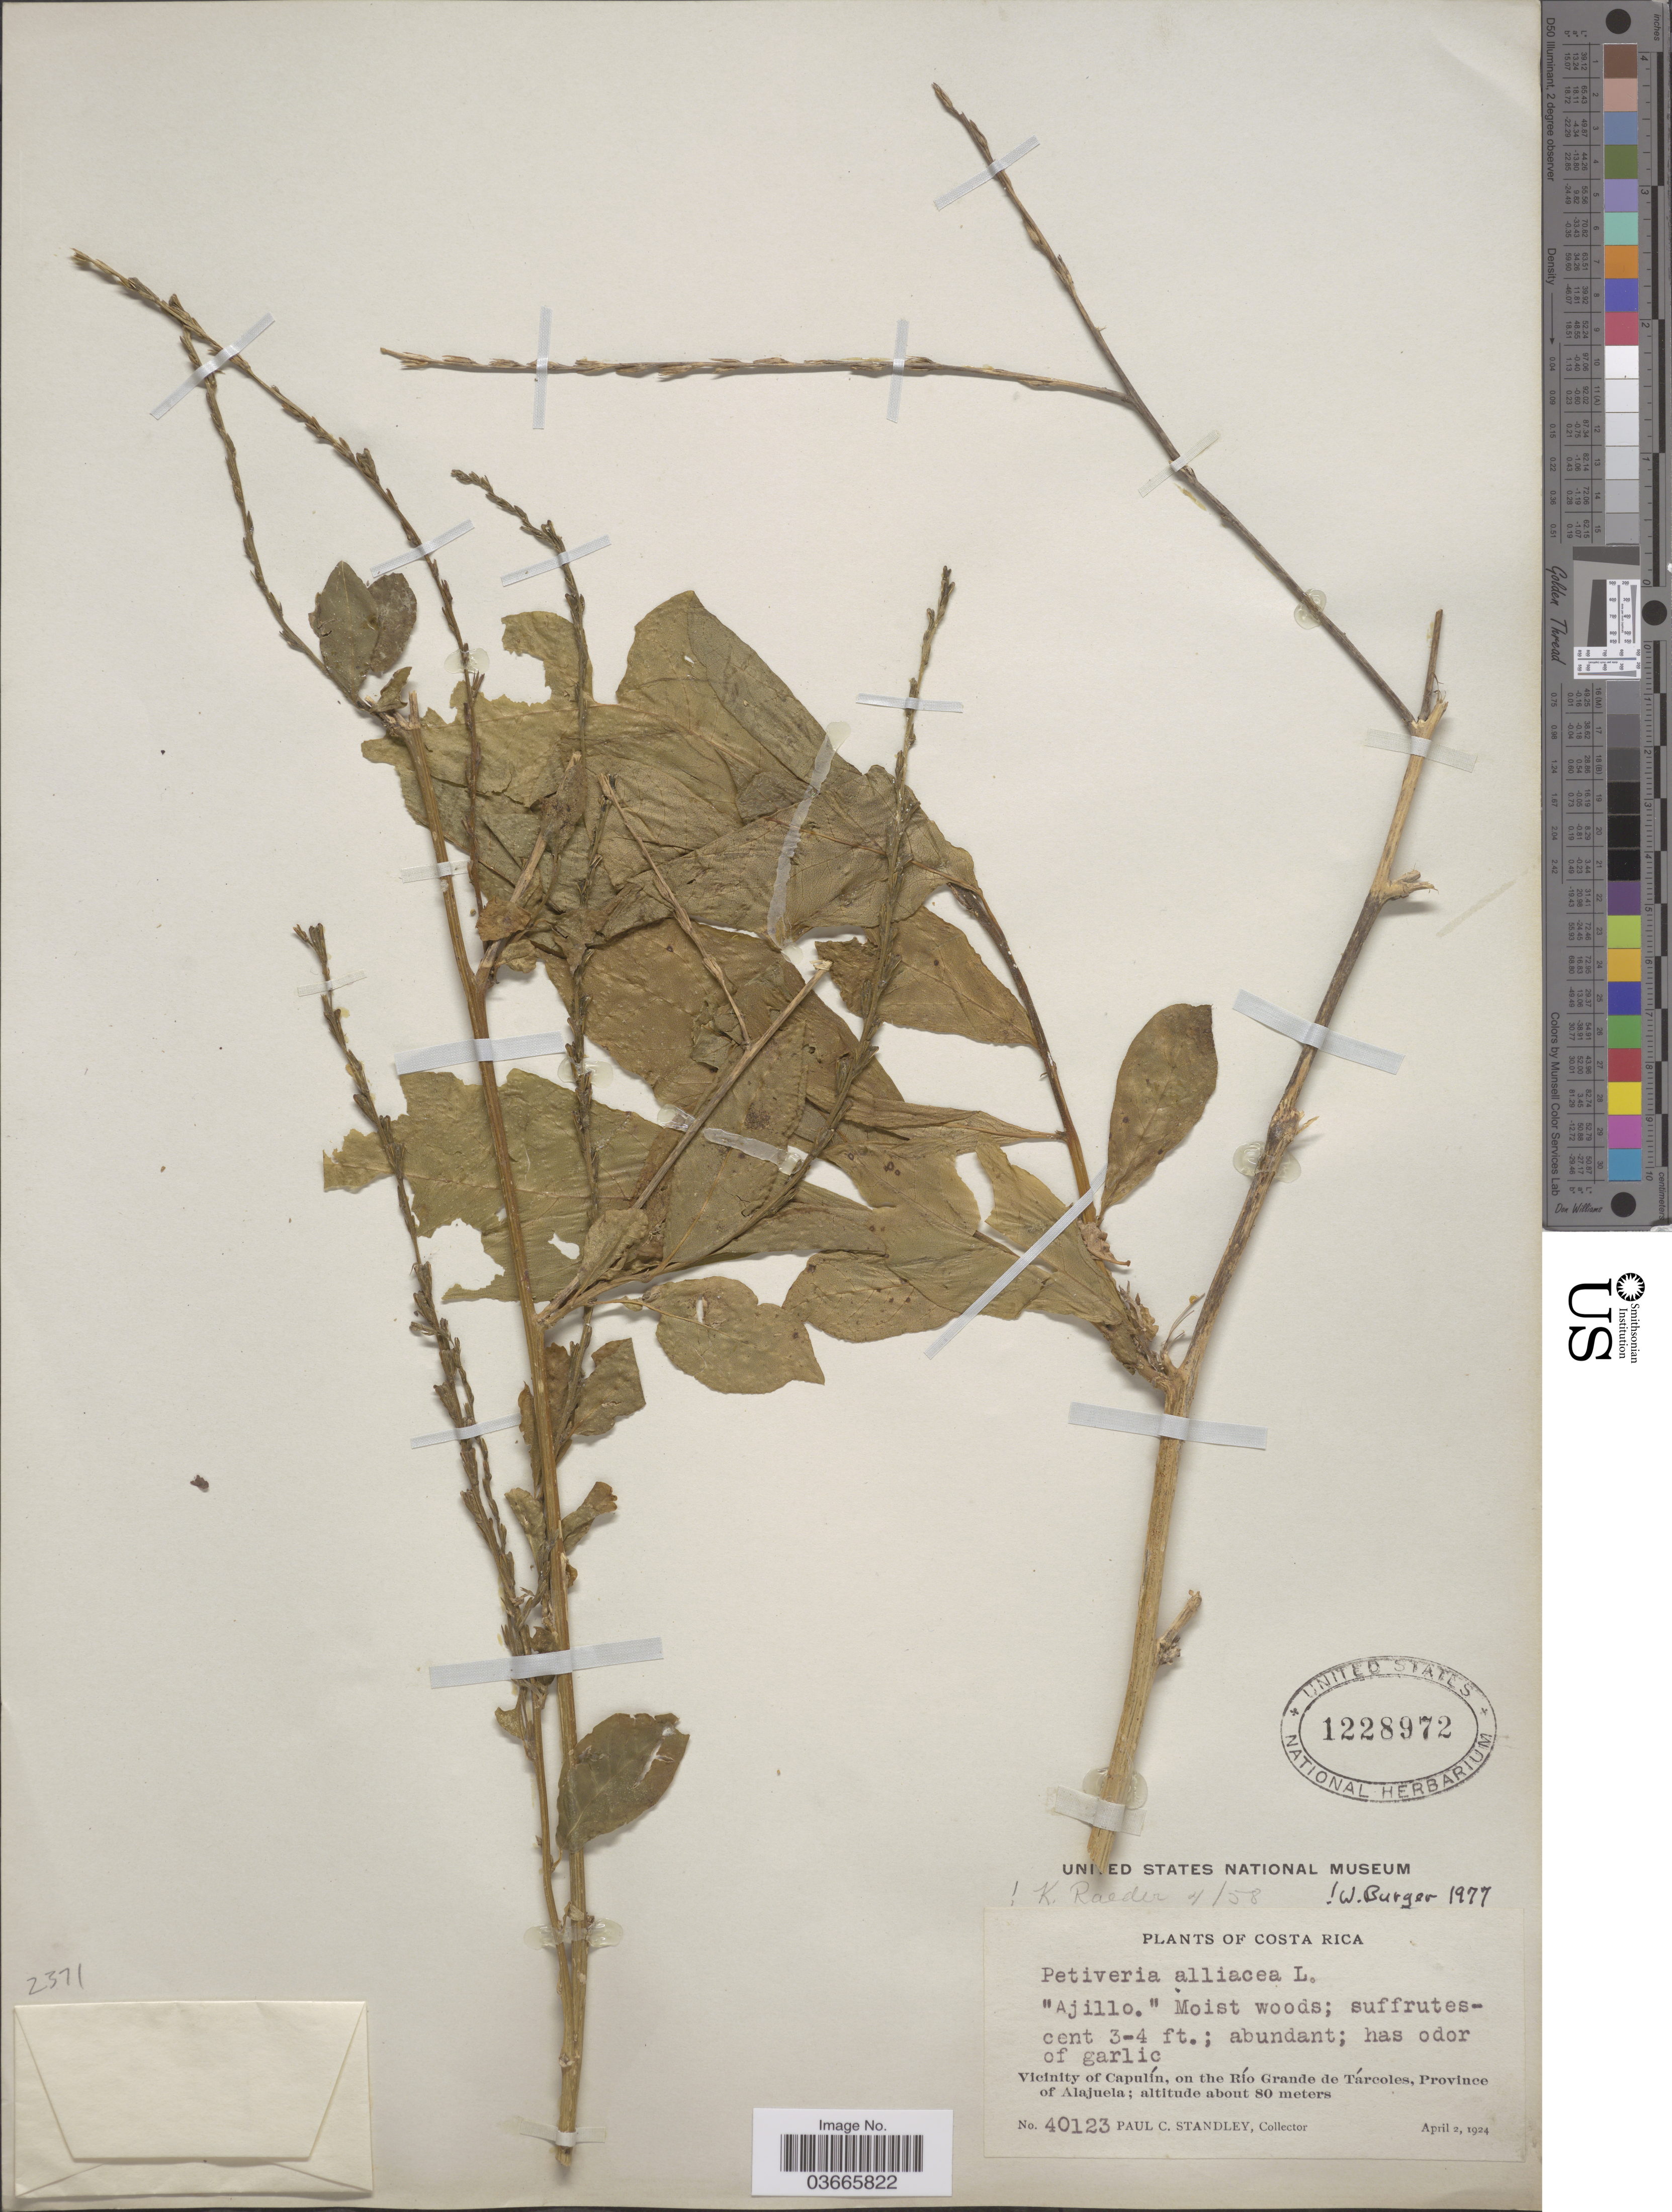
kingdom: Plantae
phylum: Tracheophyta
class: Magnoliopsida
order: Caryophyllales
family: Phytolaccaceae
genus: Petiveria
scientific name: Petiveria alliacea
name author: L.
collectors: P. C. Standley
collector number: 40123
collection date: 1924-04-02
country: Costa Rica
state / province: Alajuela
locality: Vicinity of Capulín, on the Río Grande de Tárcoles.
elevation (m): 80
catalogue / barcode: US 1228972